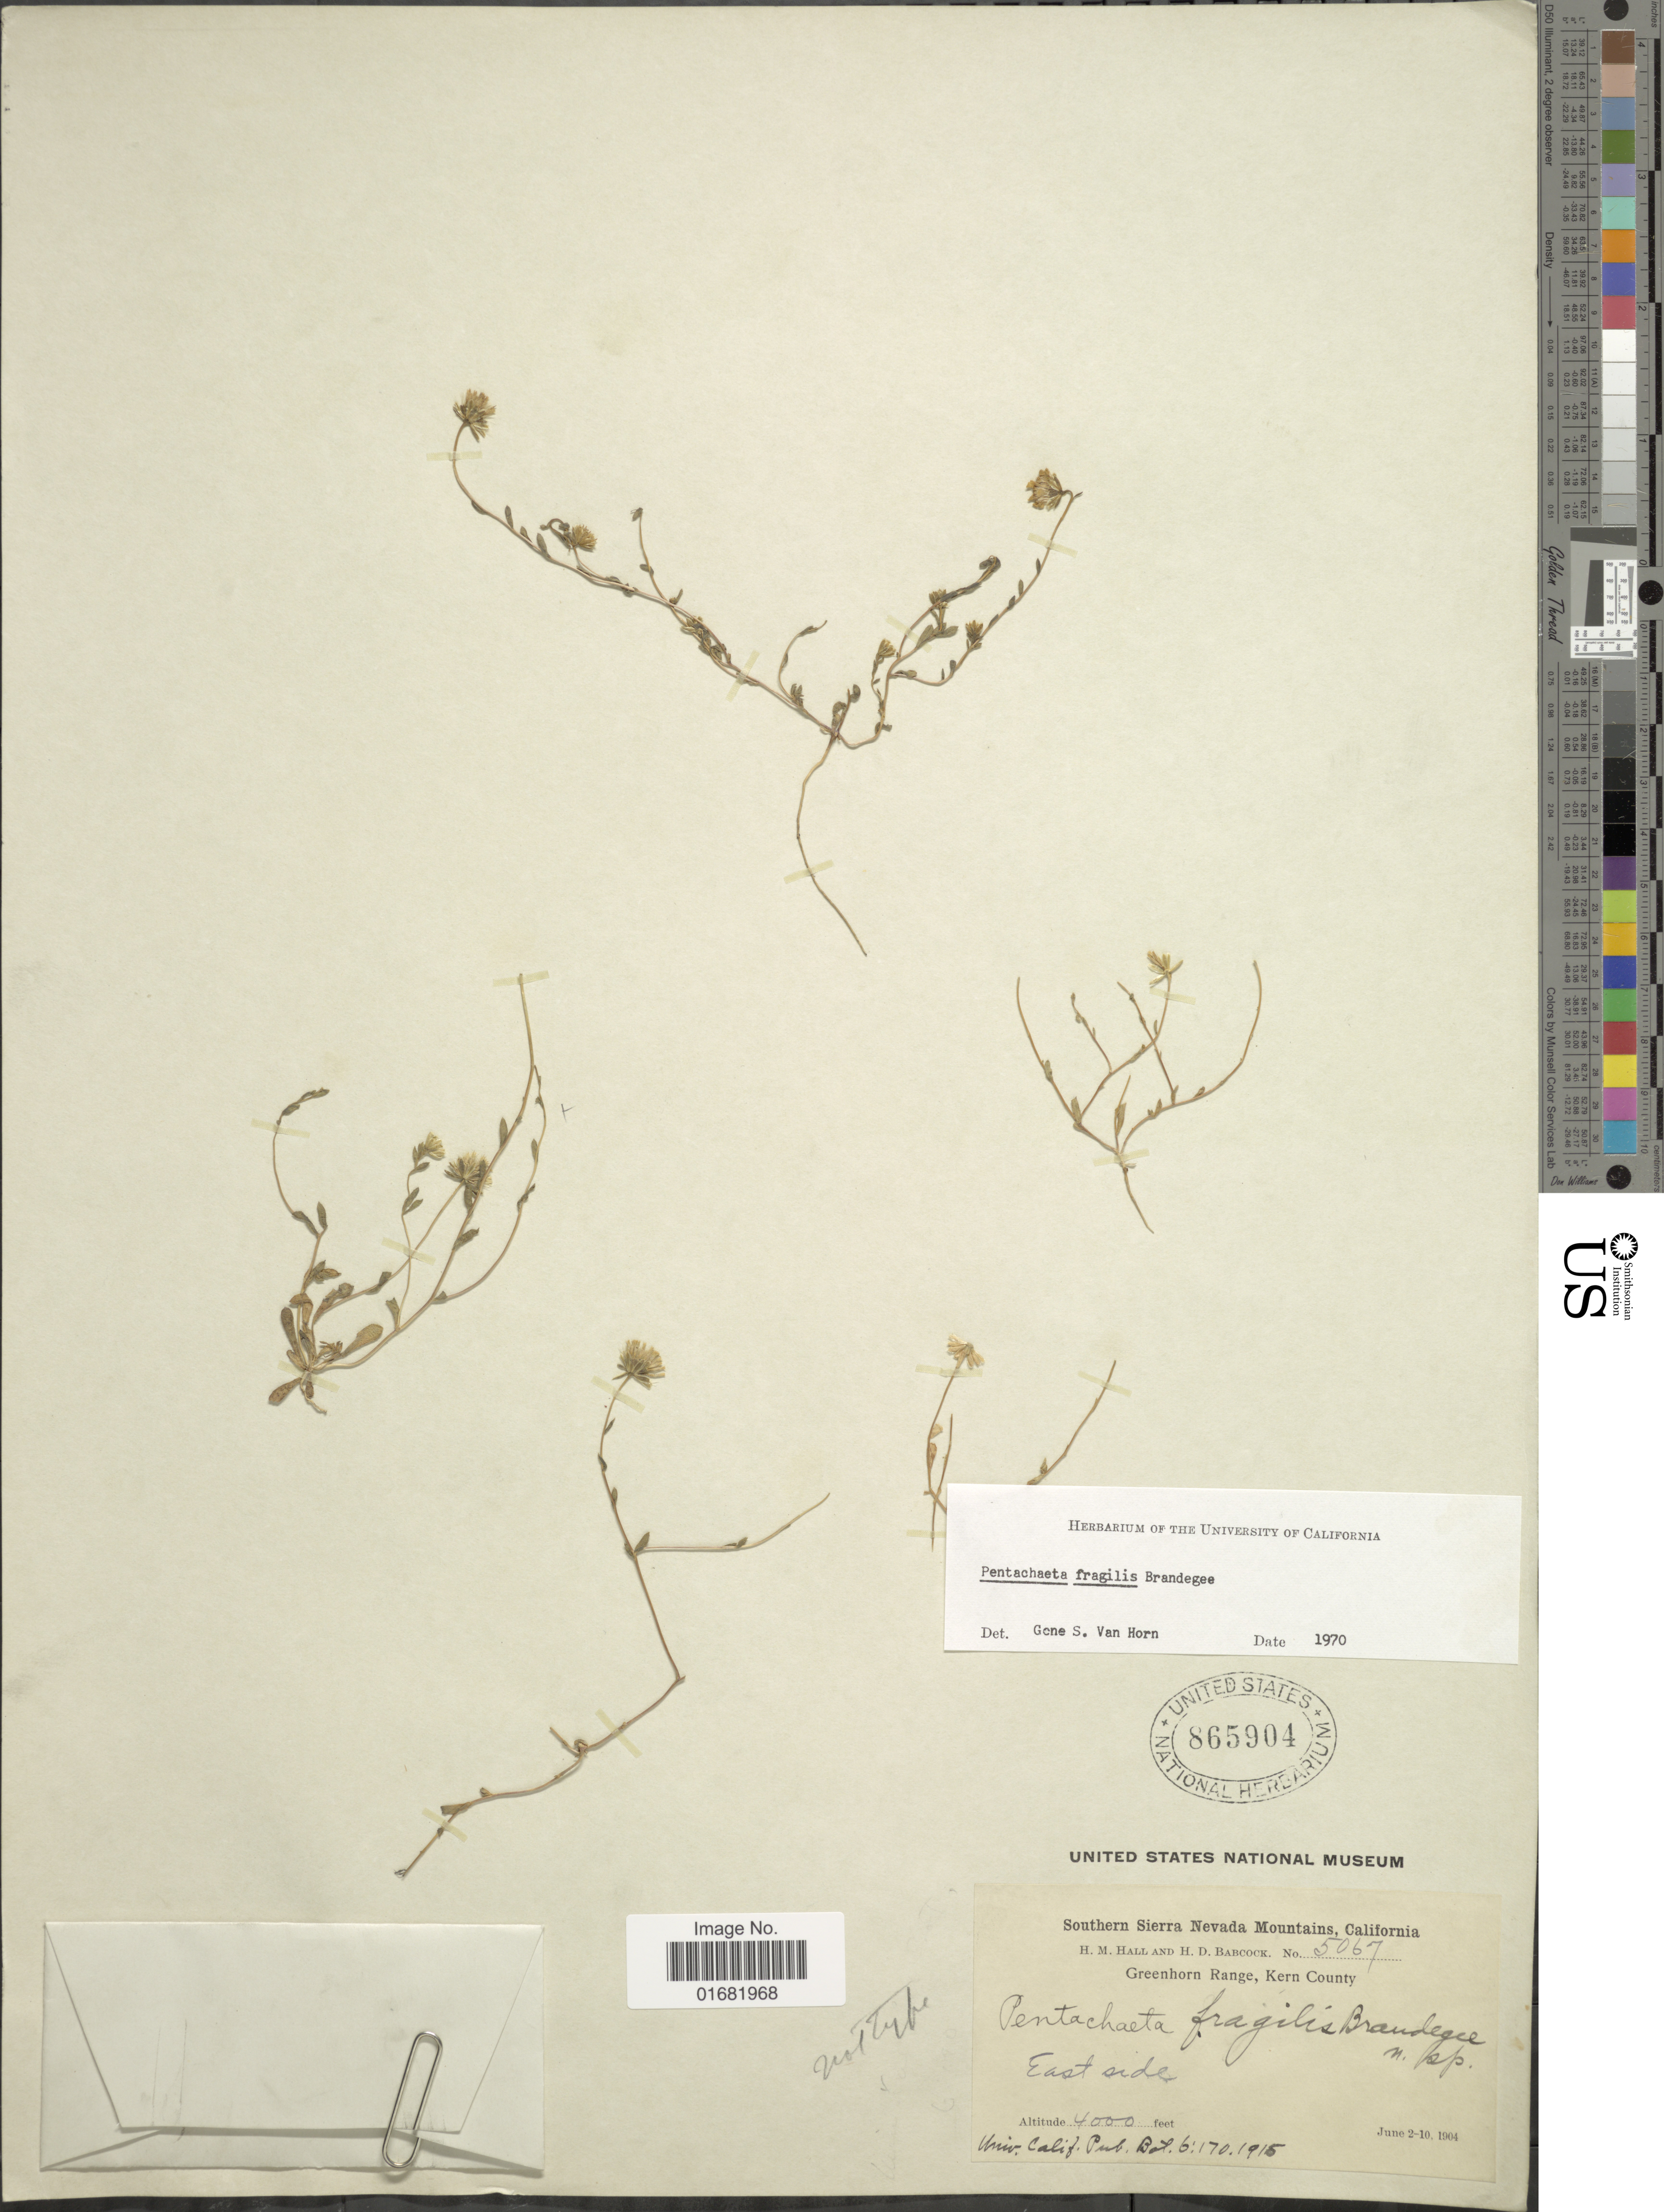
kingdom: Plantae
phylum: Tracheophyta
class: Magnoliopsida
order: Asterales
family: Asteraceae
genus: Pentachaeta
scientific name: Pentachaeta fragilis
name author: Brandegee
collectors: H. M. Hall & H. Babcock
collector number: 5067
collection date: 1904-06-02/1904-06-10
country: United States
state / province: California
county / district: Kern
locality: Southern Sierra Nevada Mountains, Greenhorn Range, Kern County. East side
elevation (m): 1219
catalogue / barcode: US 865904